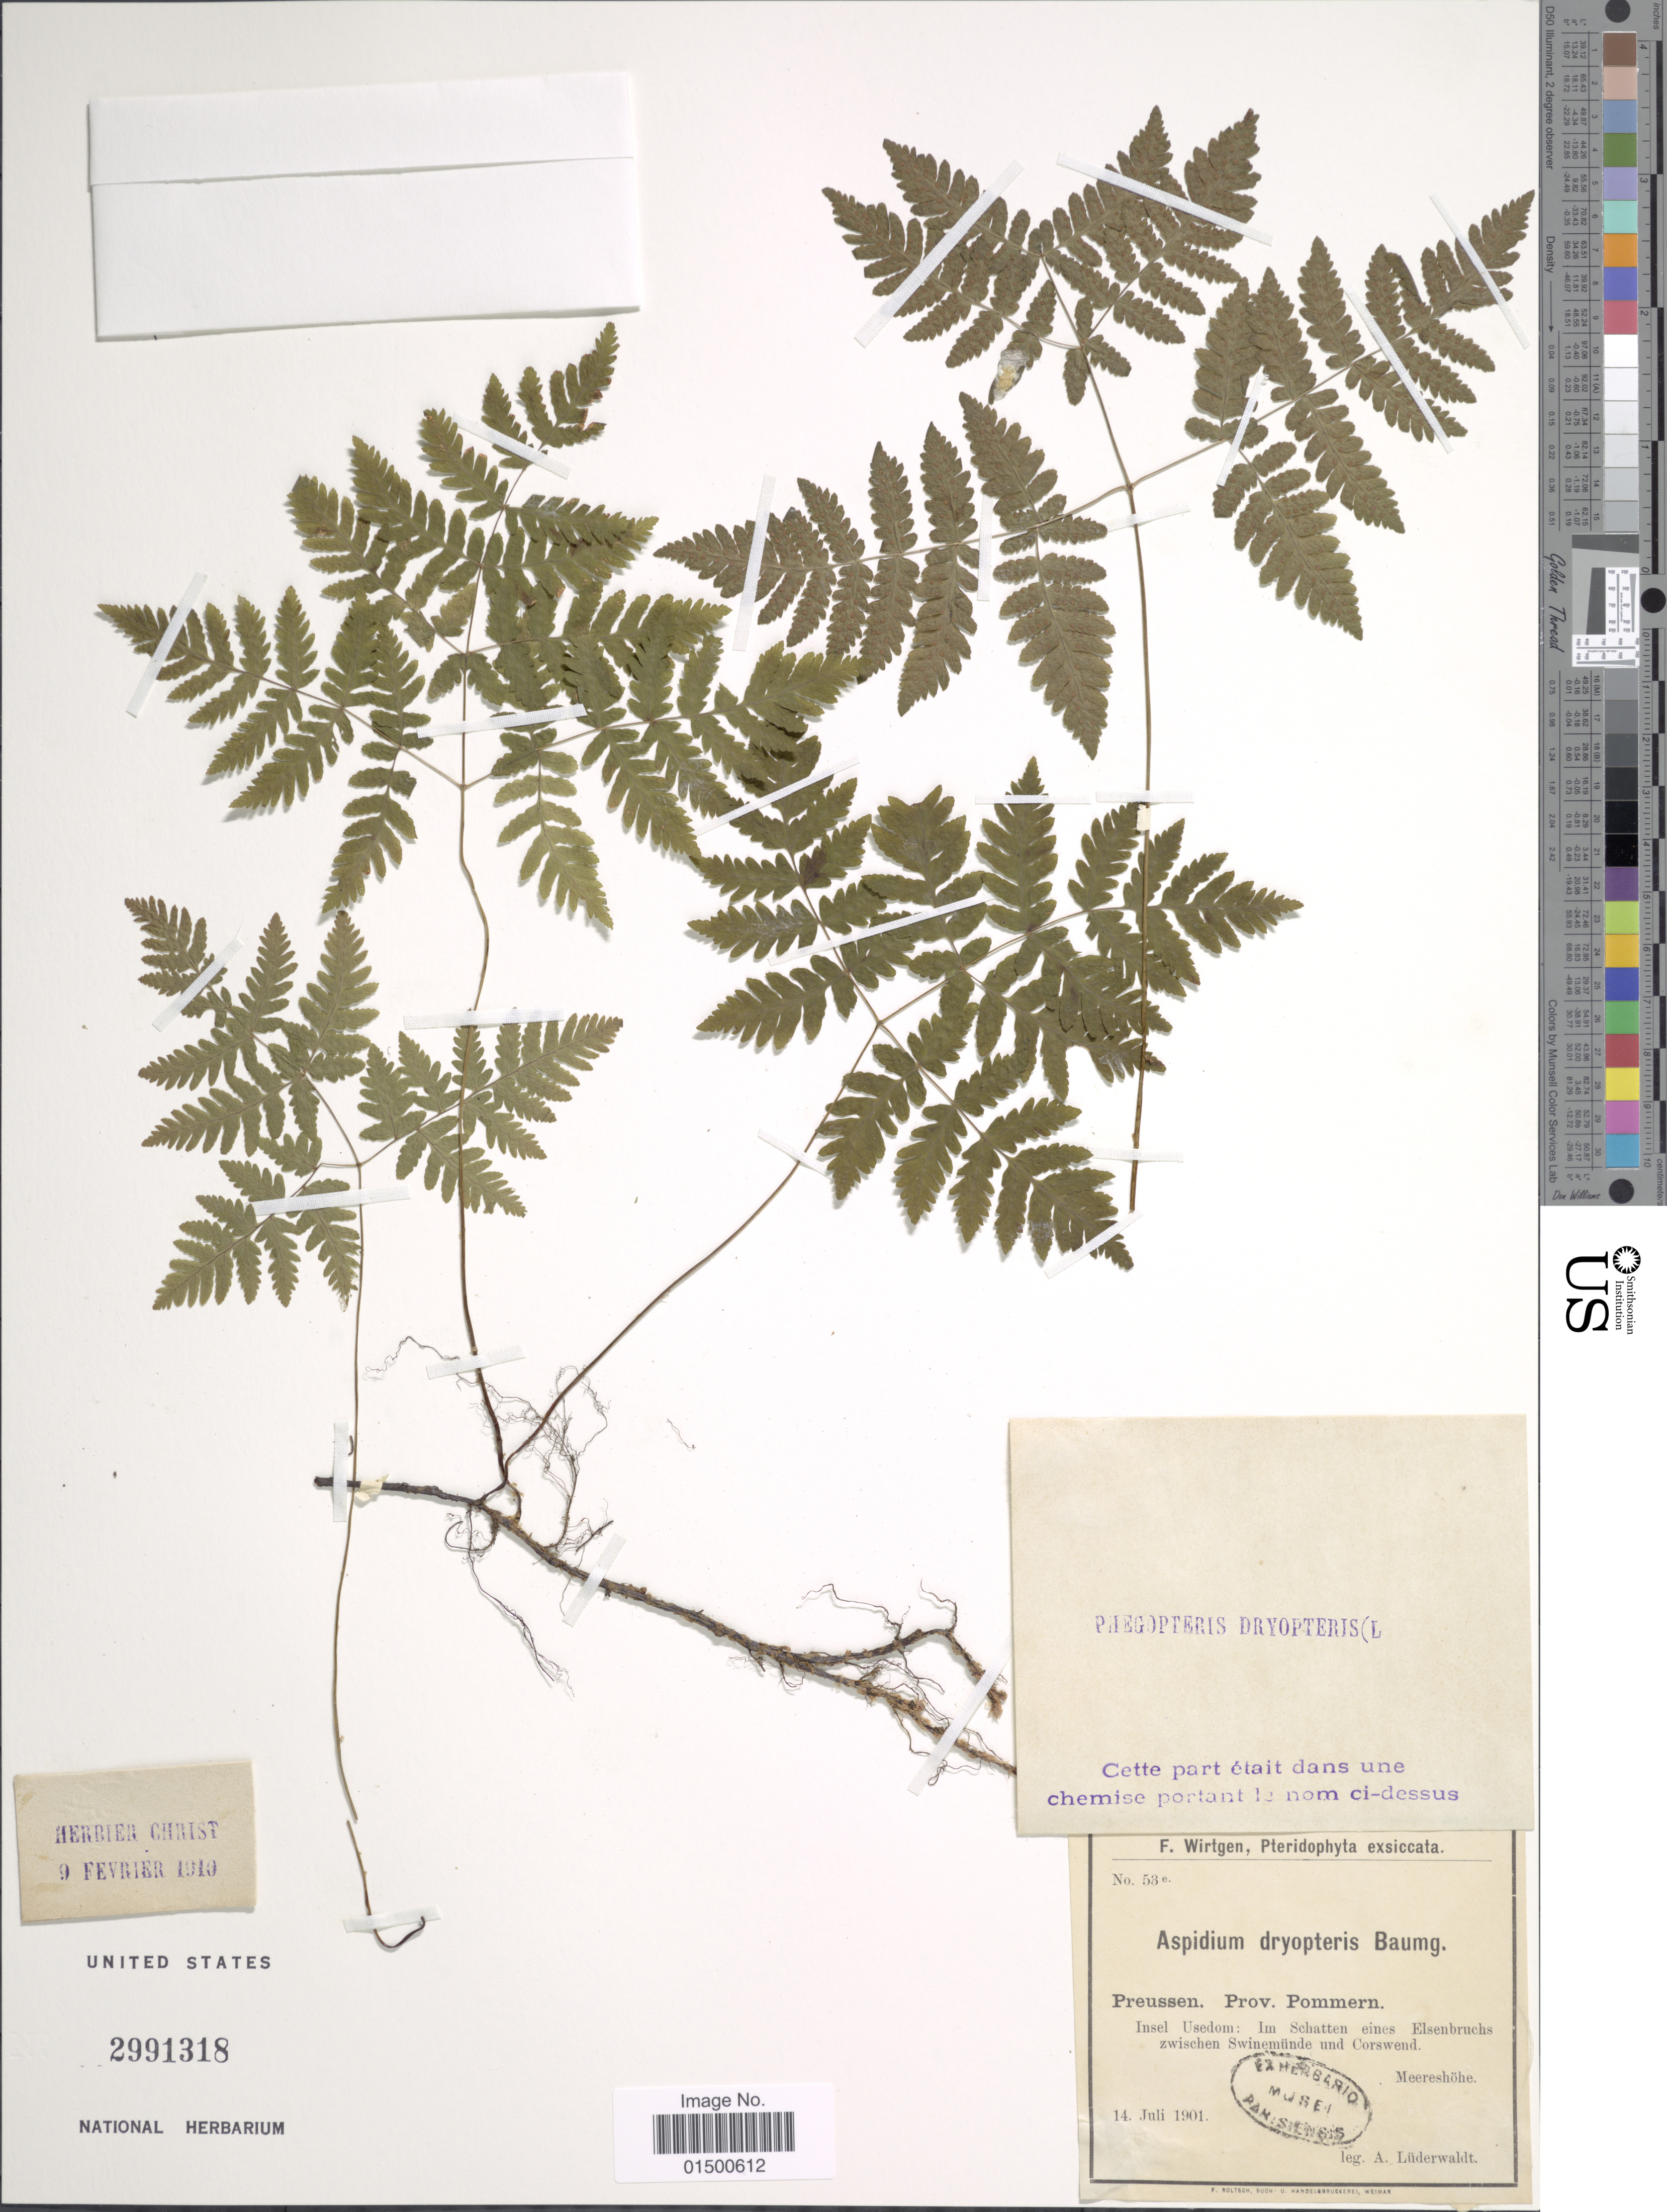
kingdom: Plantae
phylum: Tracheophyta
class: Polypodiopsida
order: Polypodiales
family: Cystopteridaceae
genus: Gymnocarpium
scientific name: Gymnocarpium disjunctum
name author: (Rupr.) Ching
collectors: Luderwaldt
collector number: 53e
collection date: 1901-07-14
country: Germany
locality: Preussen, Prov. Pommern., Insel Usedo: Im Schatten eines Elsenbruchs zwischen Swinemunde und Corswend.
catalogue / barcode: US 2991318